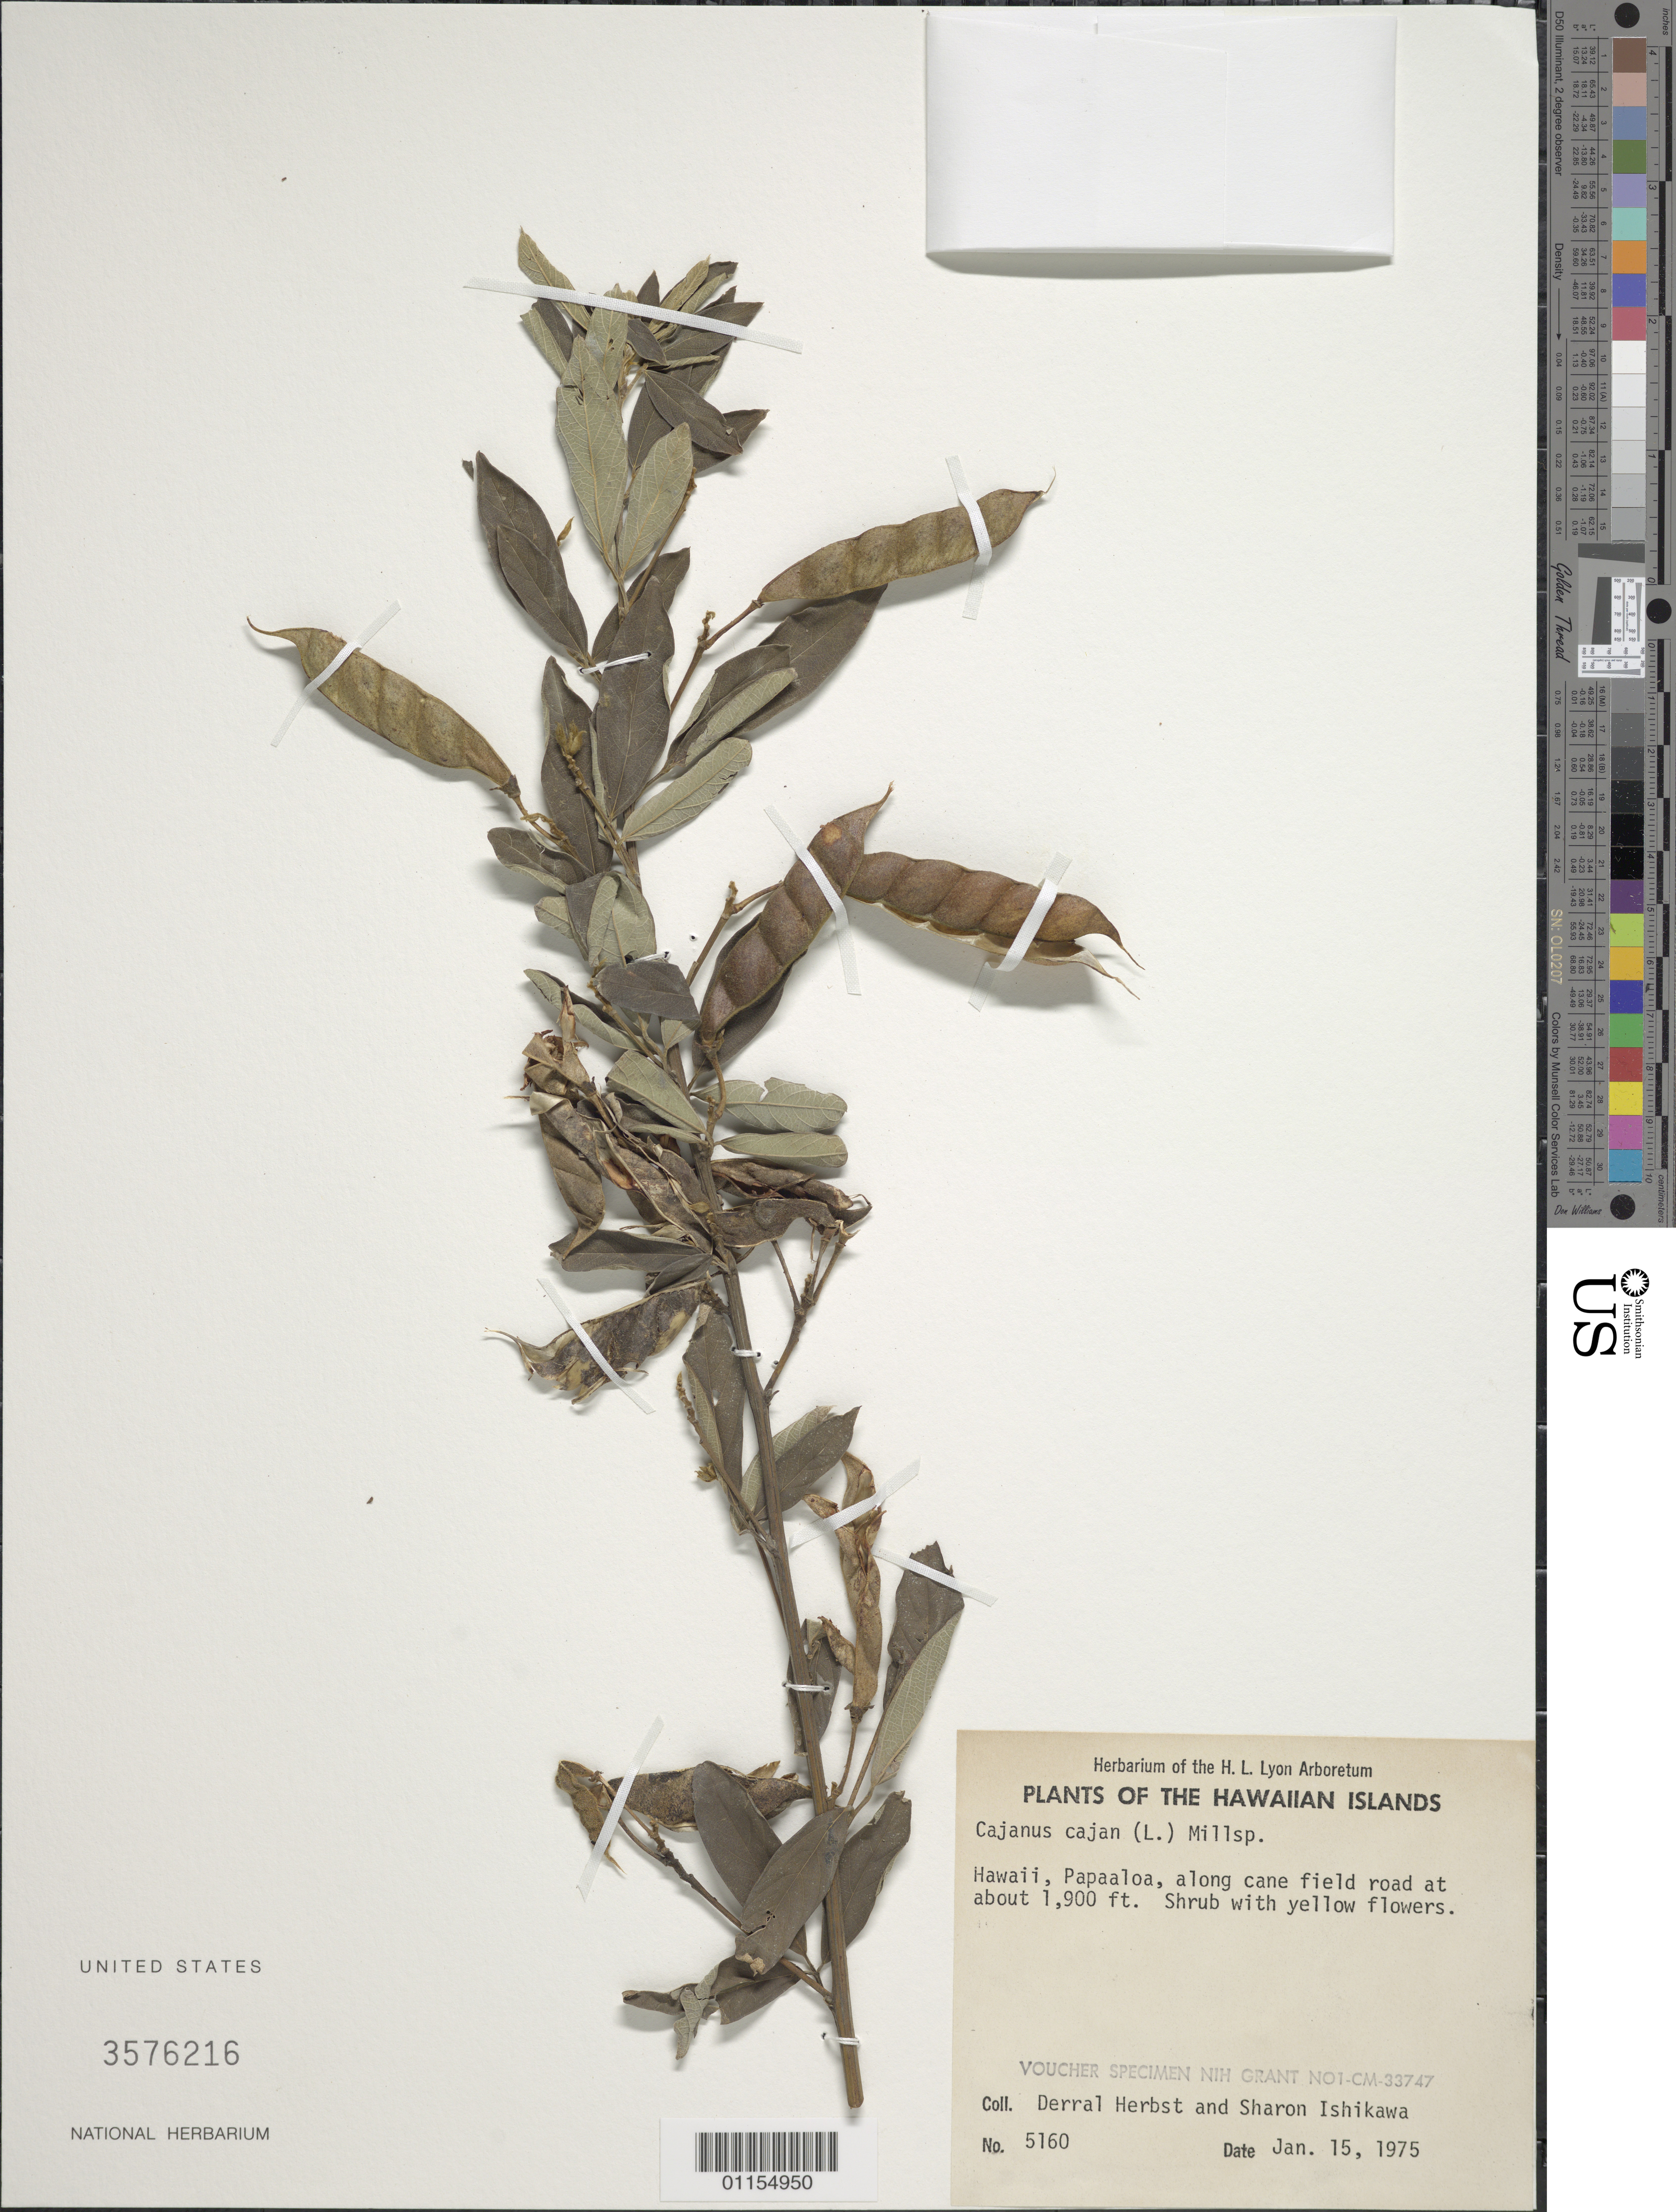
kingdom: Plantae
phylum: Tracheophyta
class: Magnoliopsida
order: Fabales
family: Fabaceae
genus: Cajanus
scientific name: Cajanus cajan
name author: (L.) Huth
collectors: D. R. Herbst & S. Ishikawa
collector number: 5160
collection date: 1975-01-15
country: United States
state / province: Hawaii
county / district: Hawaii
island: Hawaii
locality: Papa'aloa, along cane field road.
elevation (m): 579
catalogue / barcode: US 3576216